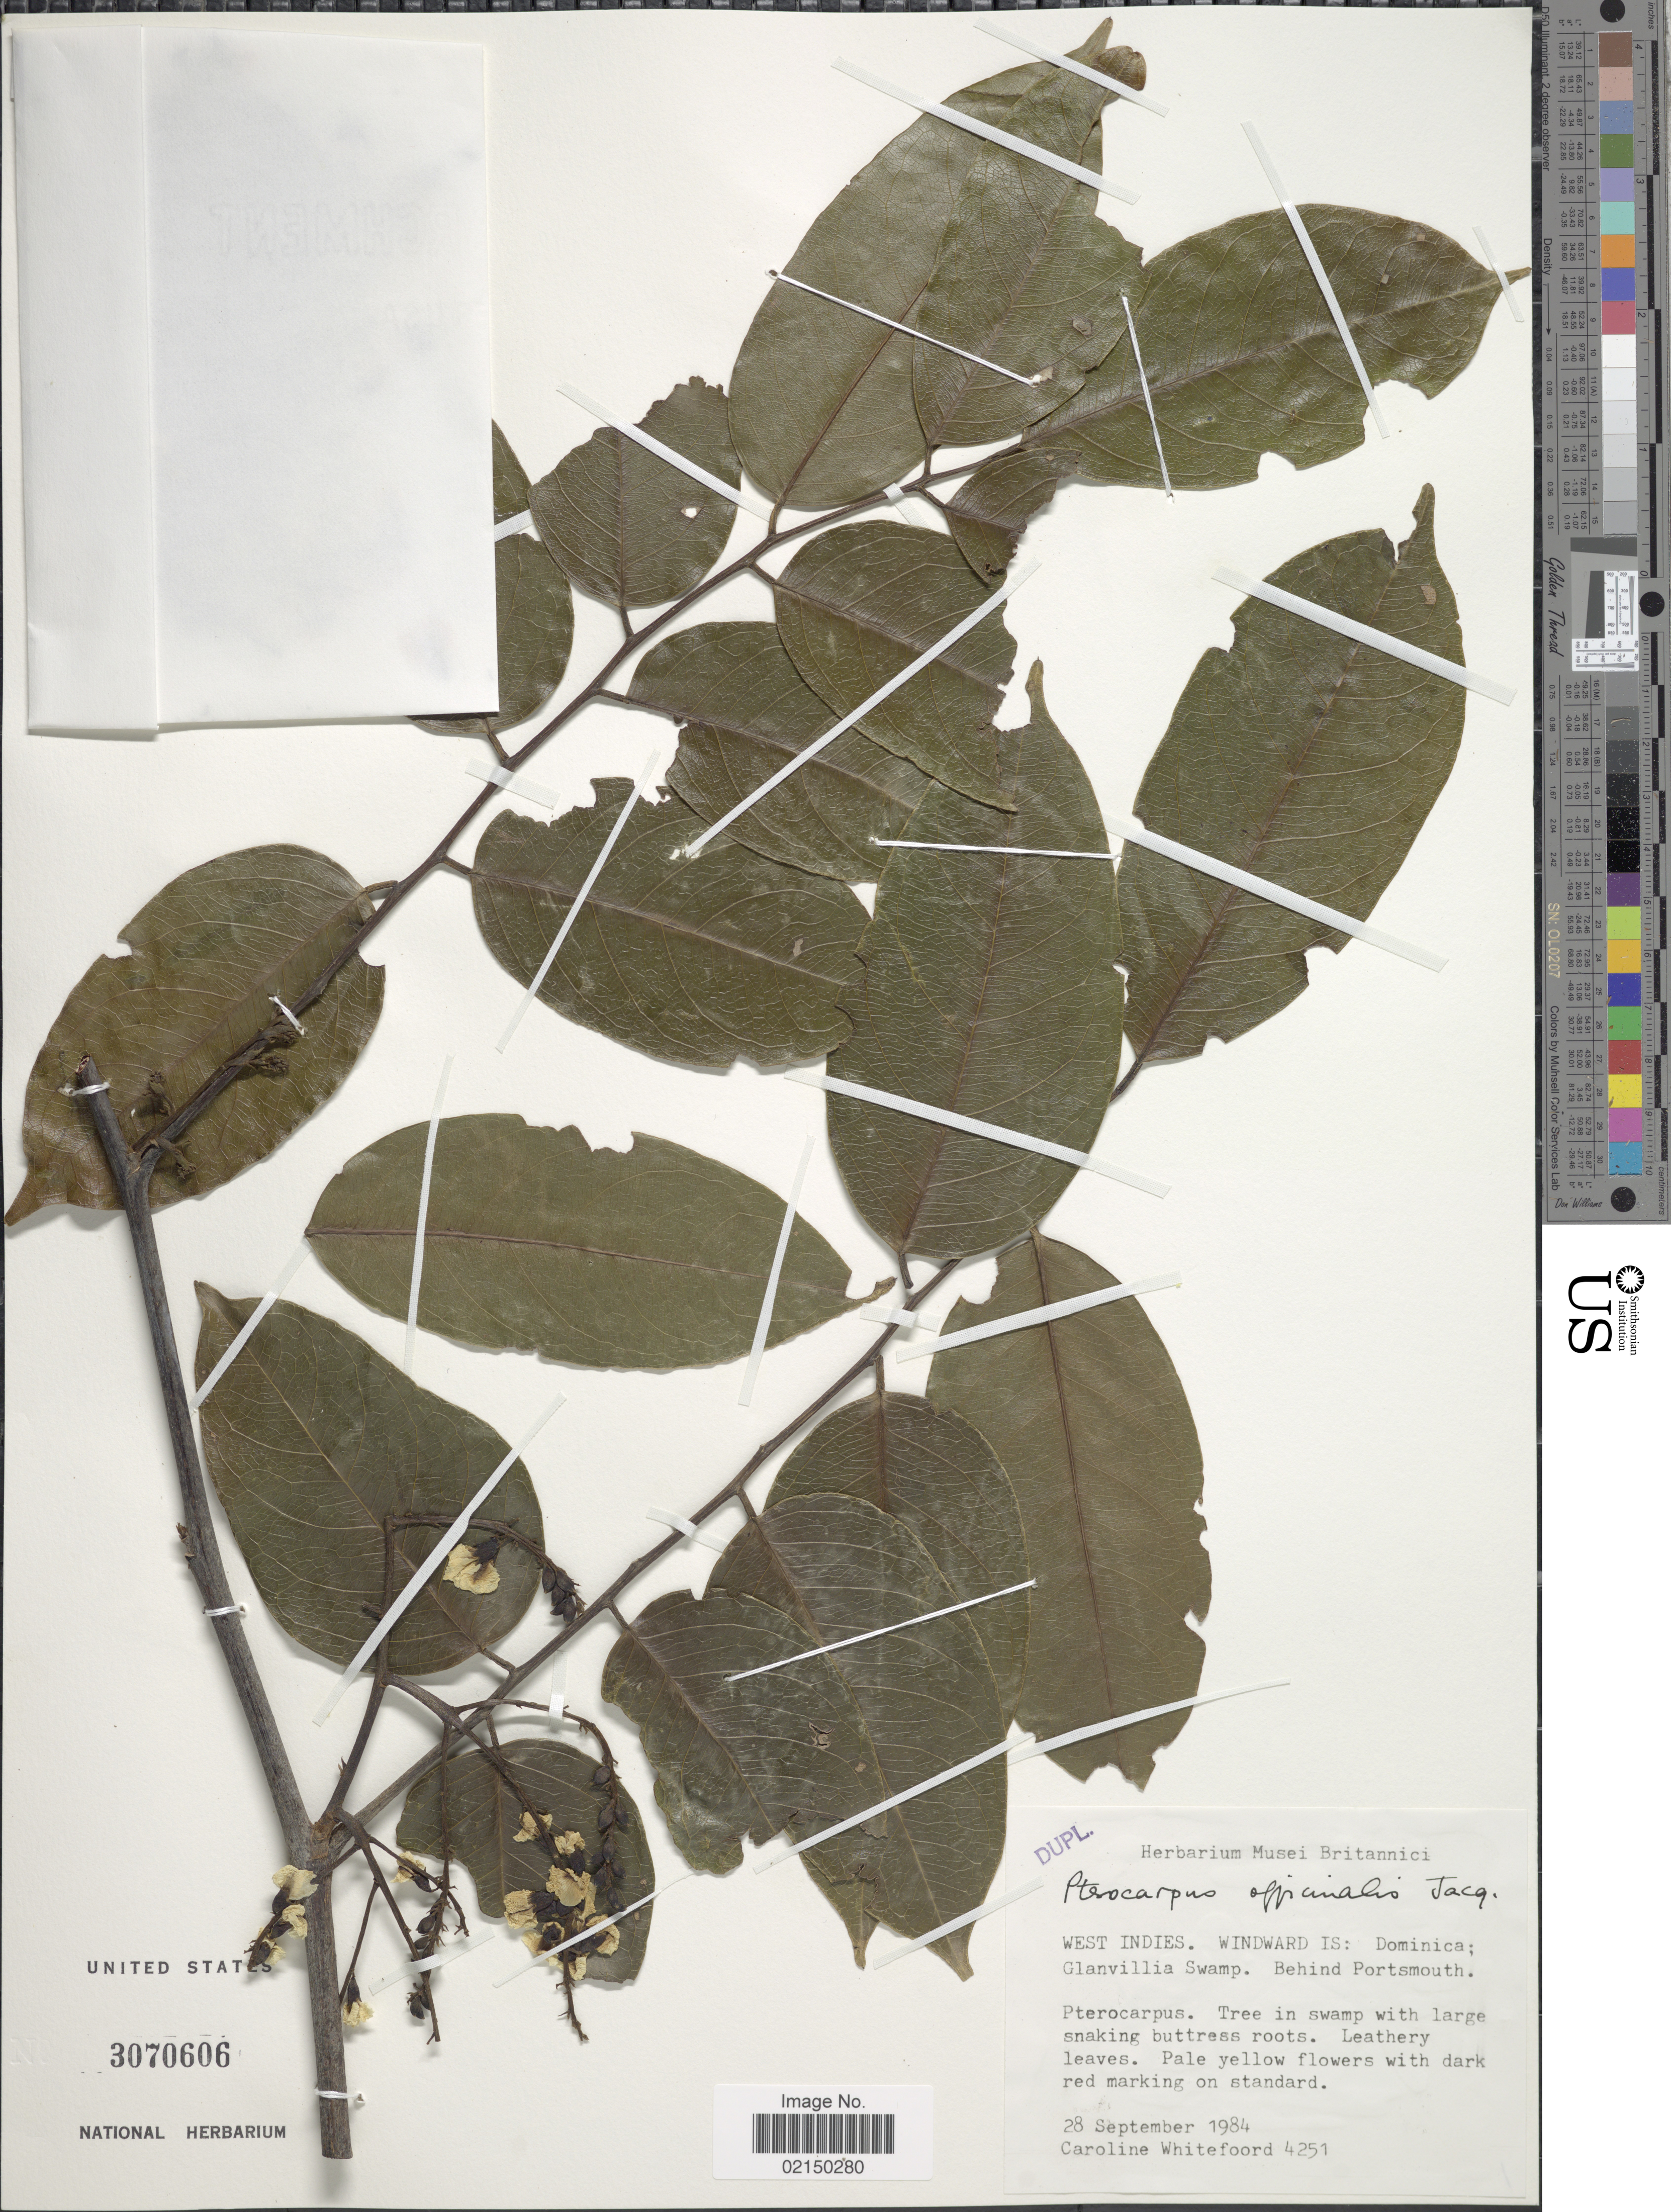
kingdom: Plantae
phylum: Tracheophyta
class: Magnoliopsida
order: Fabales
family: Fabaceae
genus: Pterocarpus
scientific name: Pterocarpus officinalis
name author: Jacq.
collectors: C. Whitefoord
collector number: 4251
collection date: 1984-09-28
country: Dominica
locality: West Indies, Winward IS: Dominica; Glanvillia Swamp, behind Portsmouth.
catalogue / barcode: US 3070606